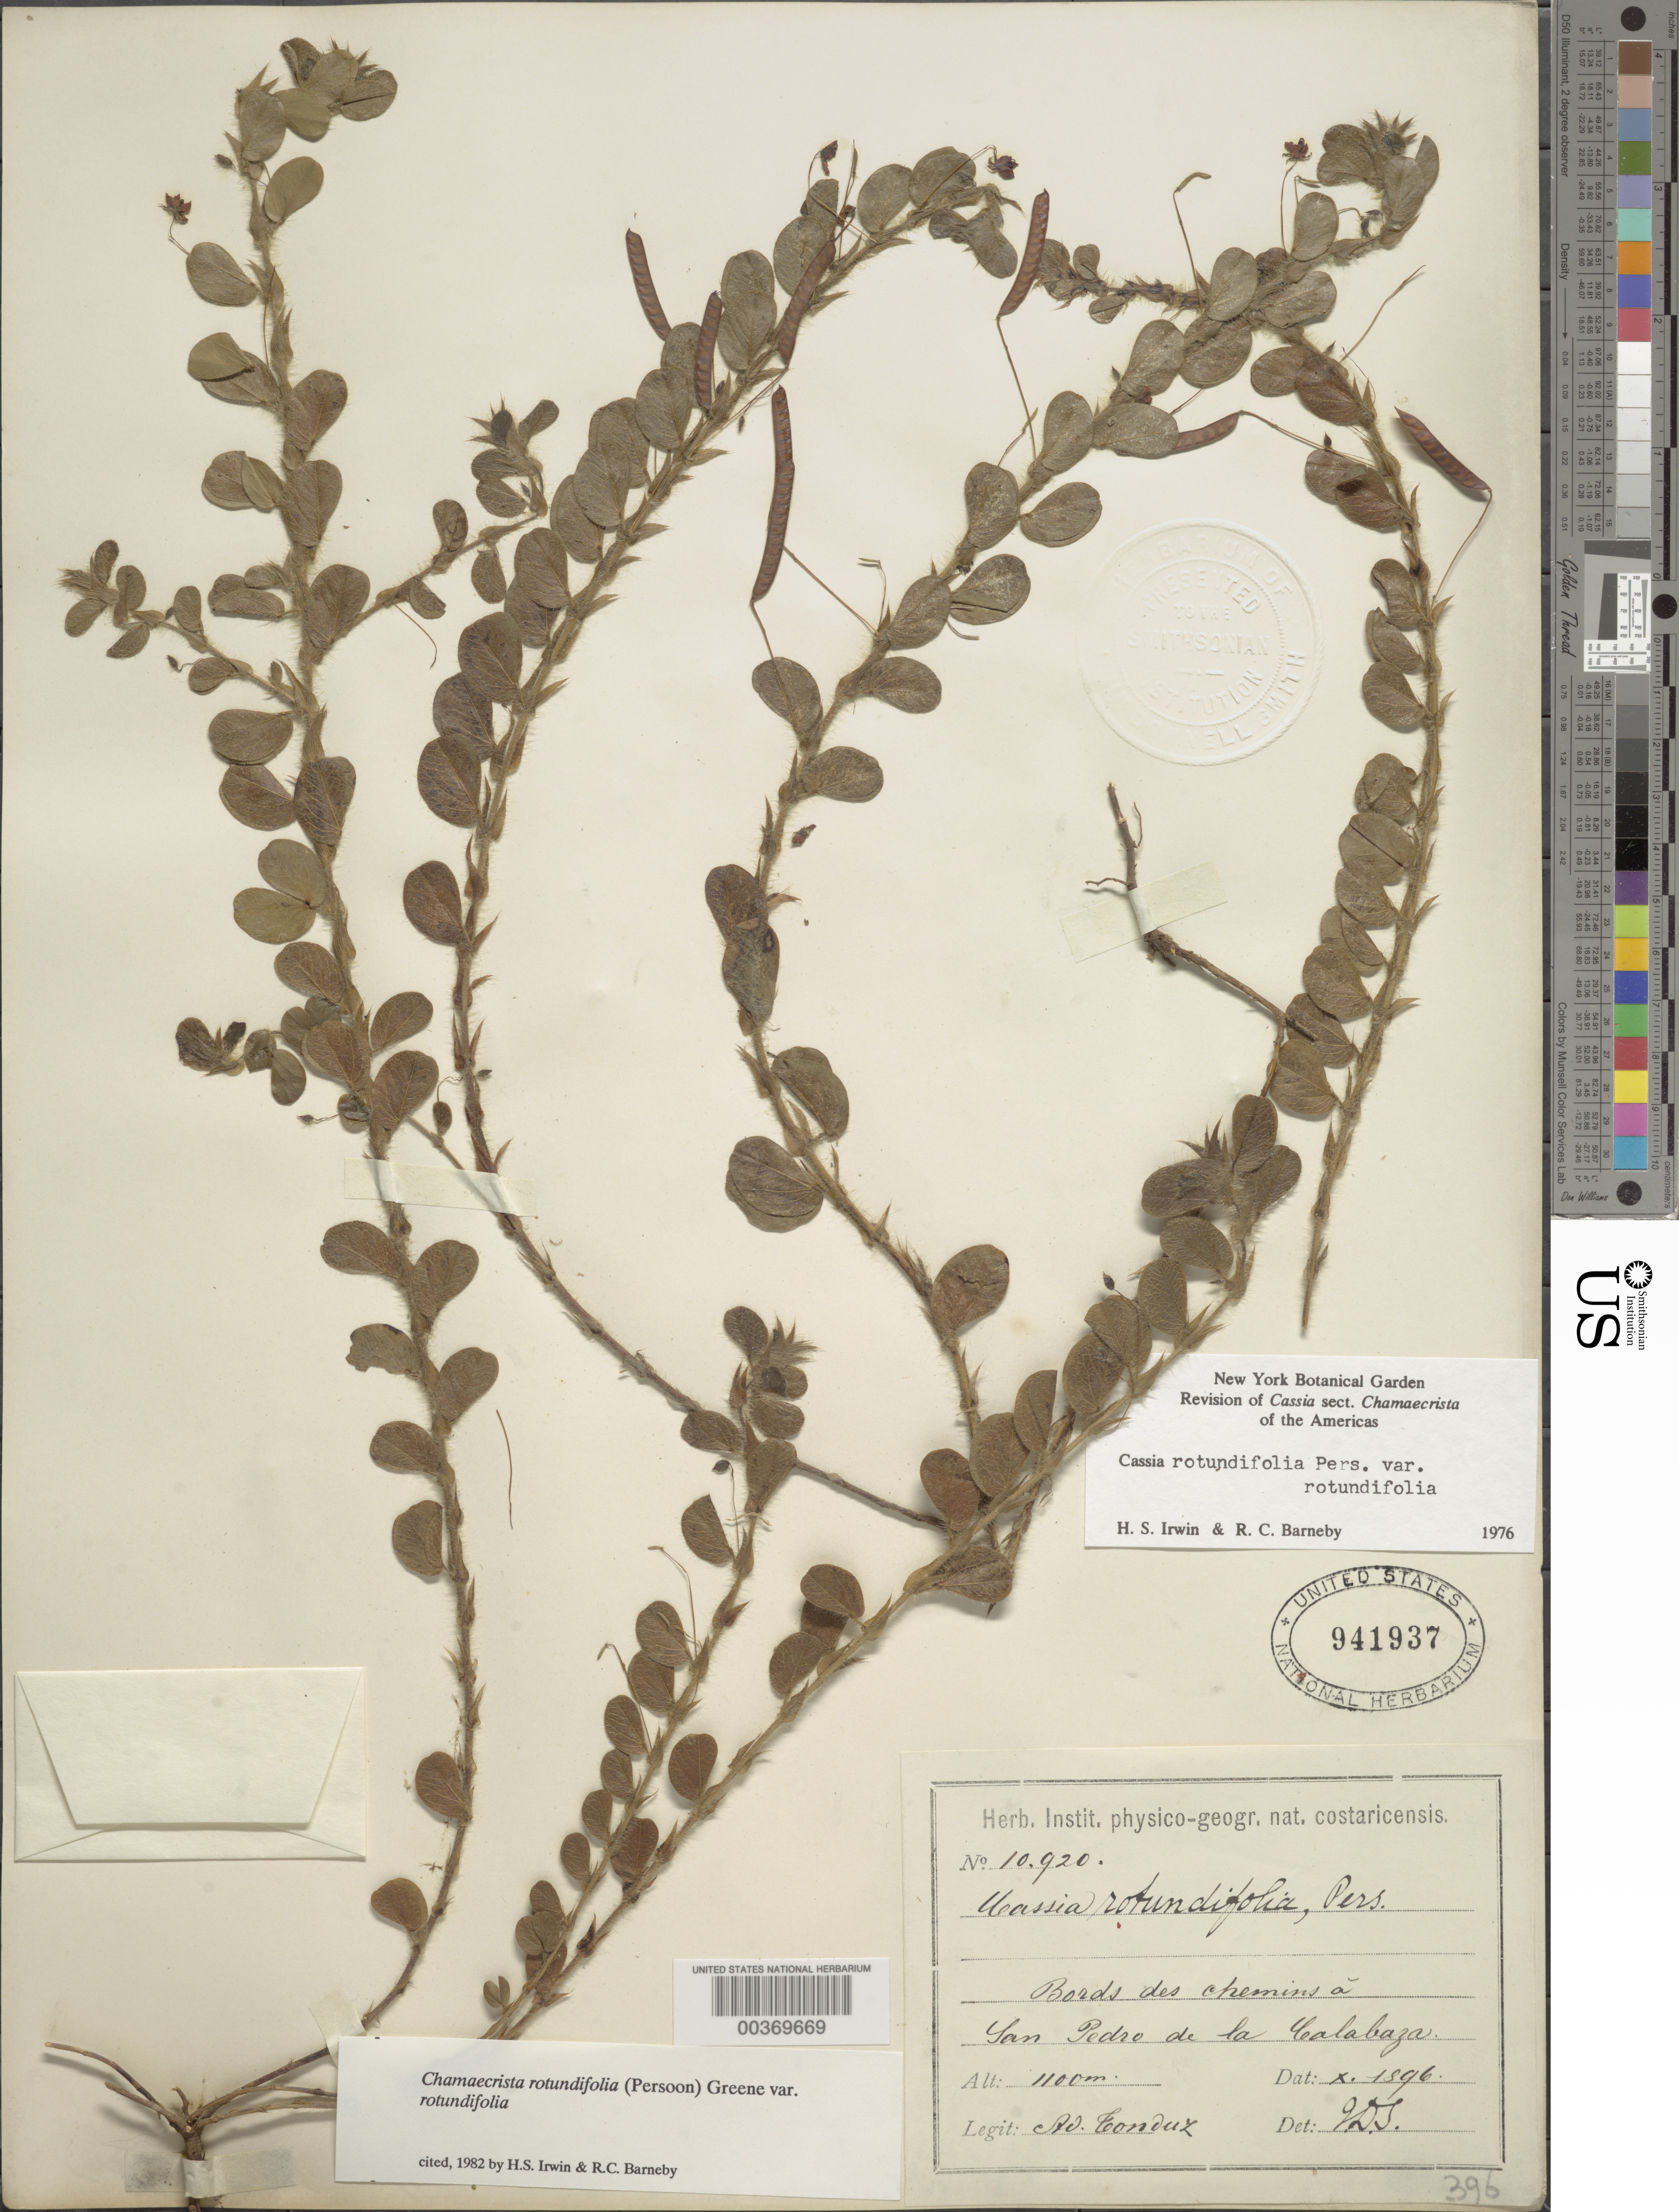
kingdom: Plantae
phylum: Tracheophyta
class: Magnoliopsida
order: Fabales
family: Fabaceae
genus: Chamaecrista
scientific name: Chamaecrista rotundifolia var. rotundifolia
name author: (Pers.) Greene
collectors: A. Tonduz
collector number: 10920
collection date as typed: Oct 1896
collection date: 1896-10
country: Costa Rica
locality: Bords des chemins a San Pedro de la Calabaza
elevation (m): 1100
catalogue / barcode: US 941937